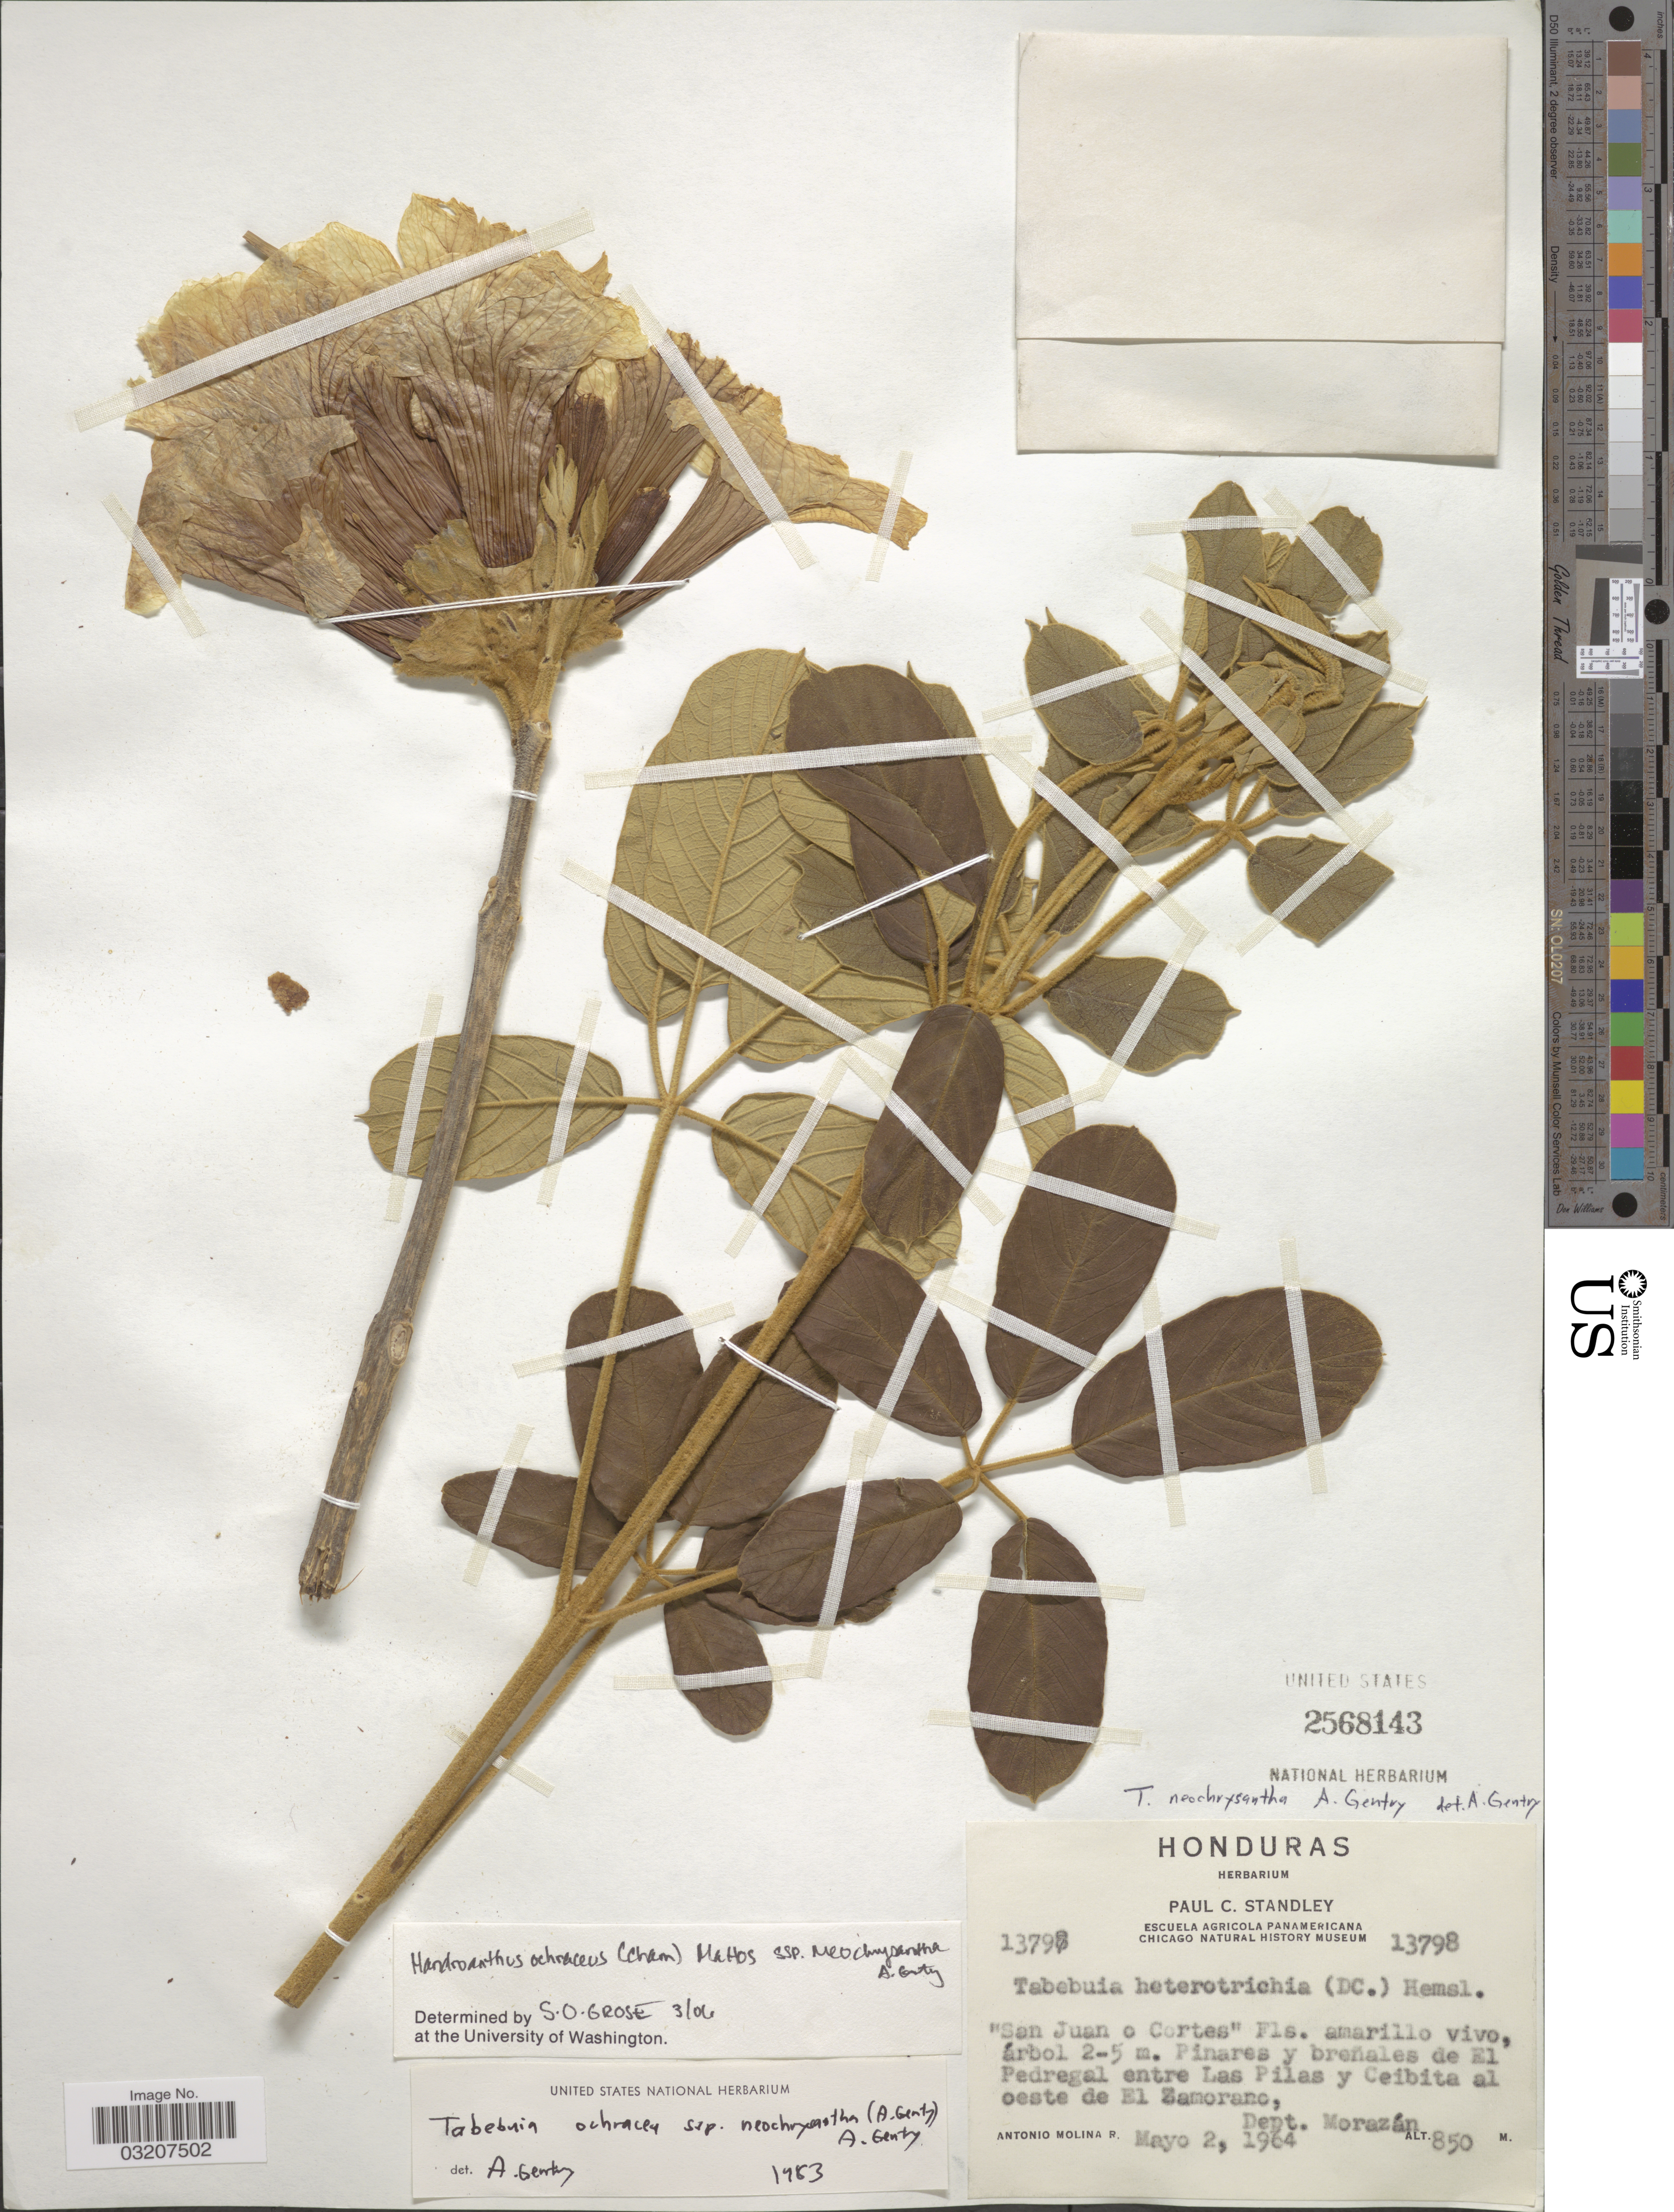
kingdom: Plantae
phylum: Tracheophyta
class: Magnoliopsida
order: Lamiales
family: Bignoniaceae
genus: Handroanthus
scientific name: Handroanthus ochraceus subsp. neochrysanthus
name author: (A.H. Gentry) S.O. Grose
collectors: A. Molina R.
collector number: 13798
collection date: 1964-05-02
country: Honduras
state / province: Fco. Morazán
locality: Pinares y breñales de El Pedregal entre Las Pilas y Ceibita al oeste de El Zamorano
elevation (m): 850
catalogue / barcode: US 2568143